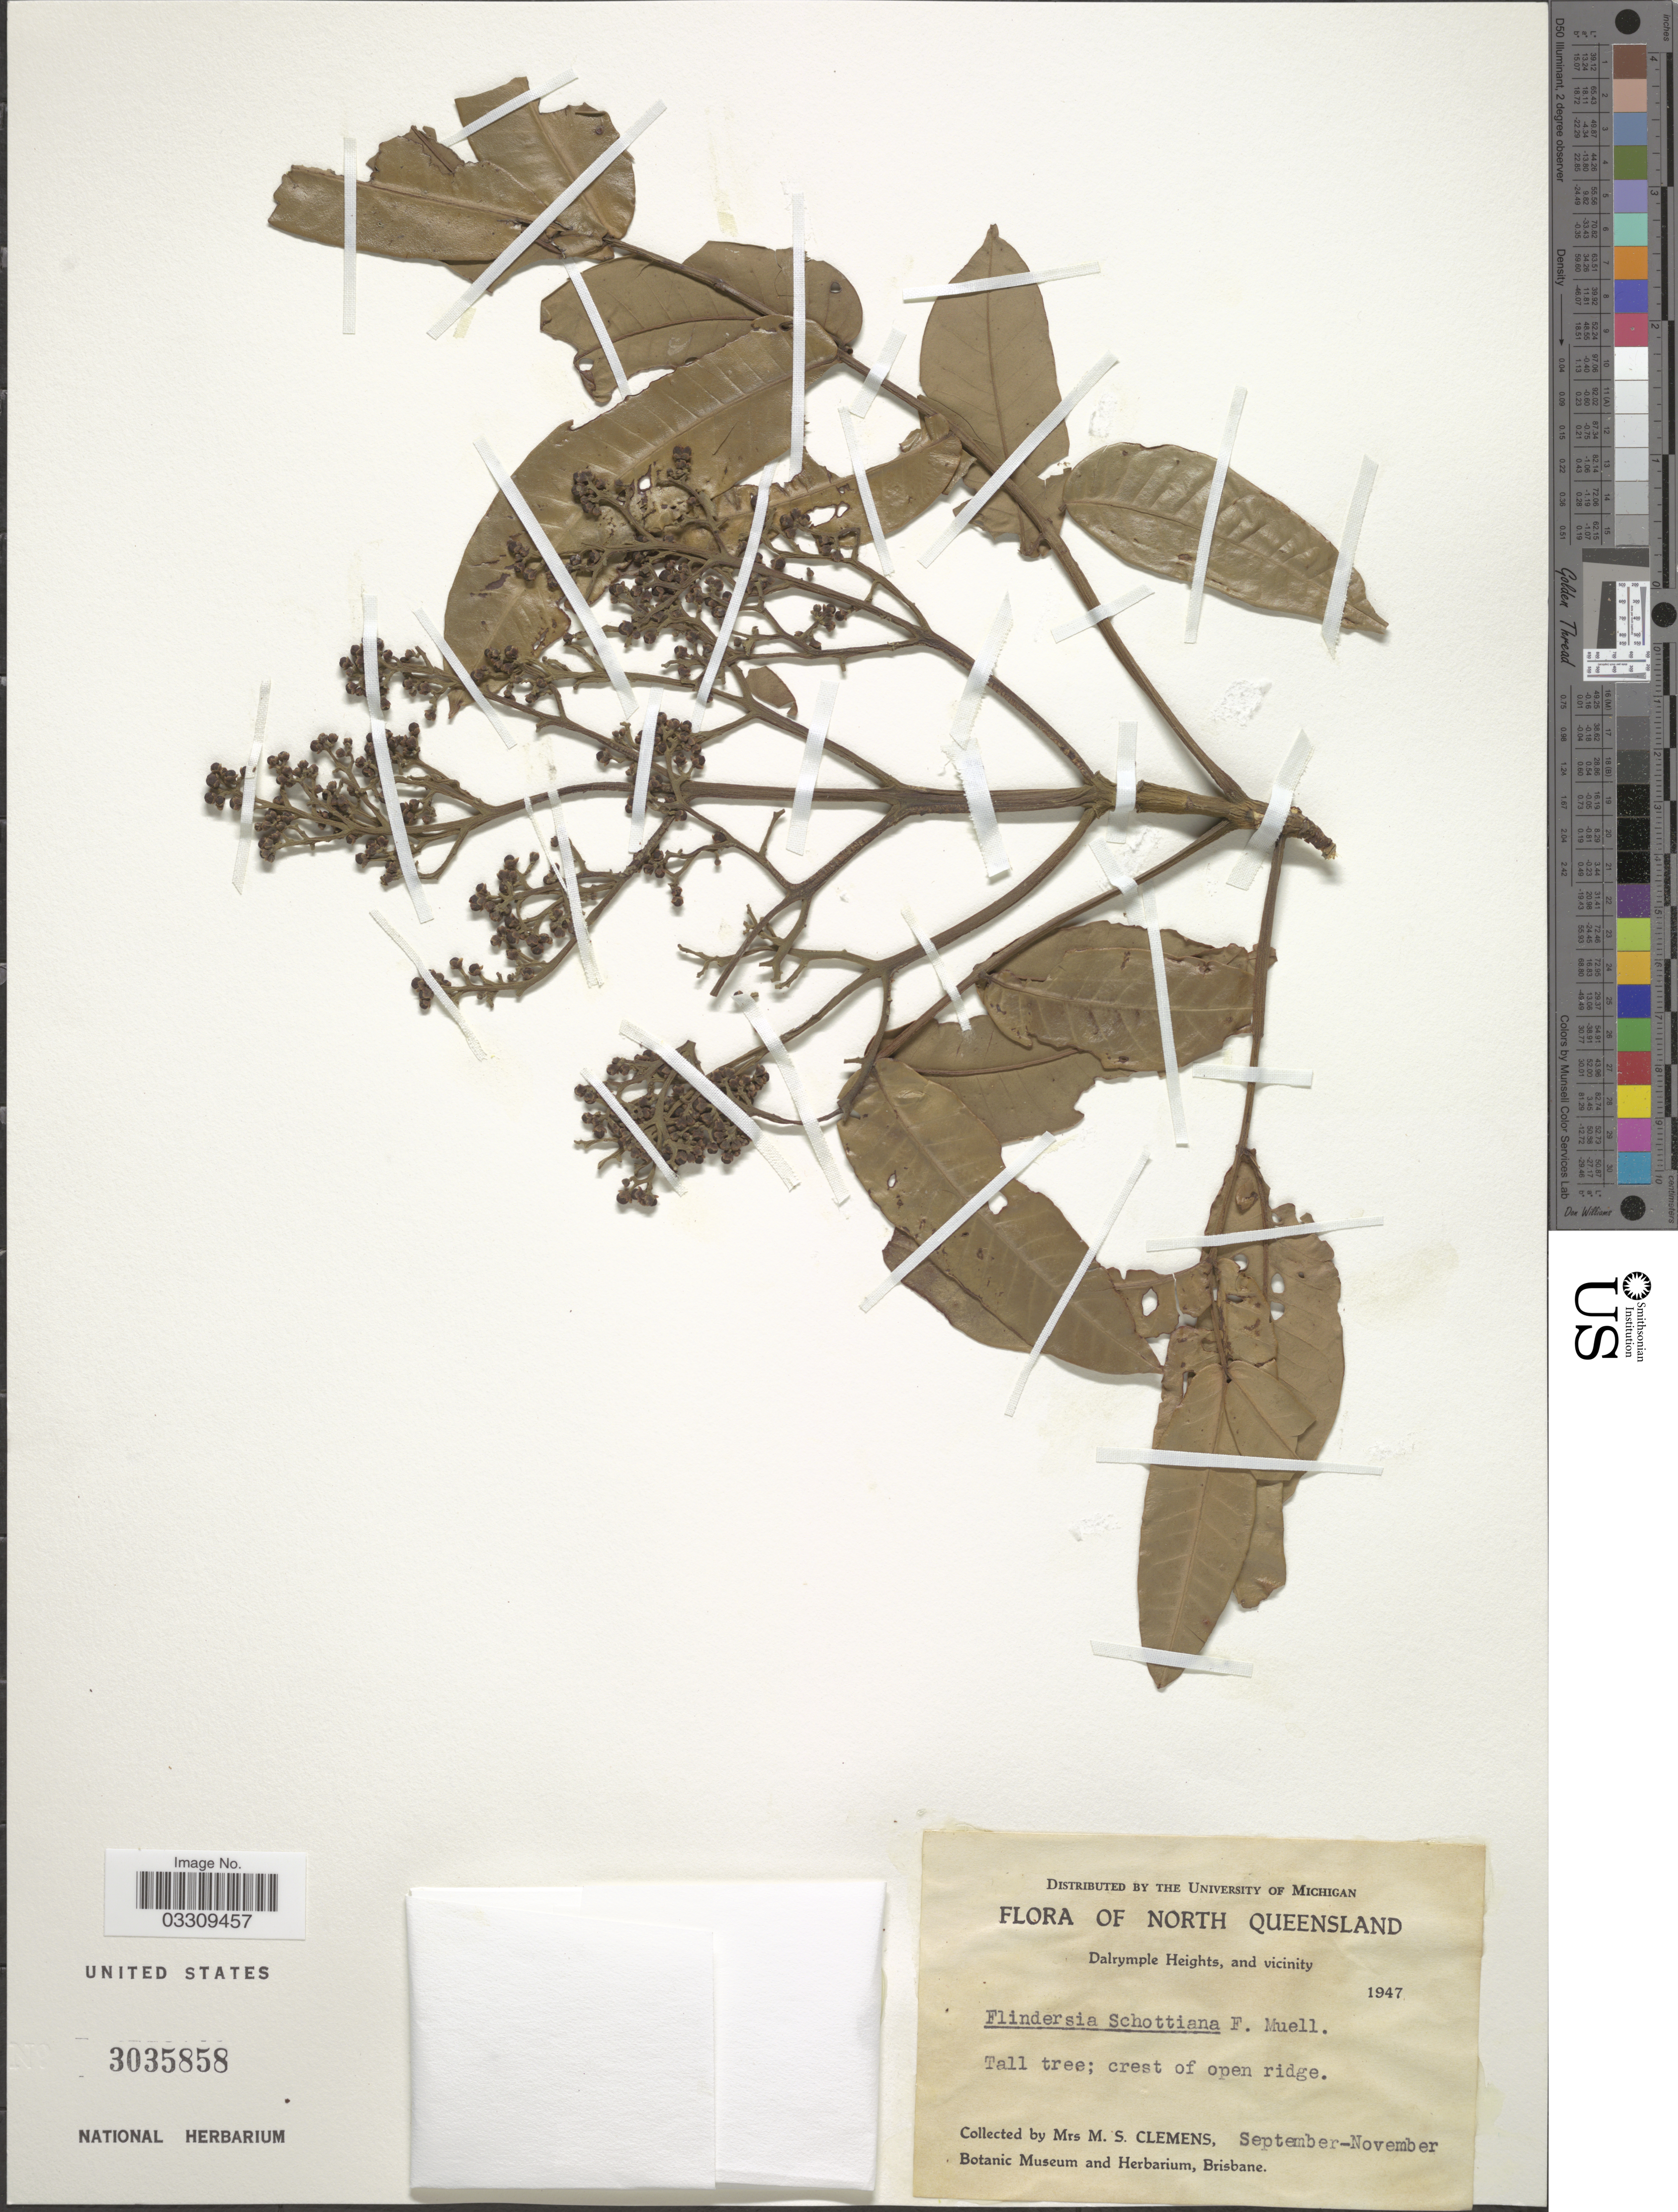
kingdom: Plantae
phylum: Tracheophyta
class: Magnoliopsida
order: Sapindales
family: Rutaceae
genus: Flindersia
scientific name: Flindersia schottiana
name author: F. Muell.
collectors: M. S. Clemens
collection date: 1947-09/1947-11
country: Australia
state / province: Queensland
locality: North Queensland. Dalrymple Heights, and vicinity.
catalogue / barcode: US 3035858